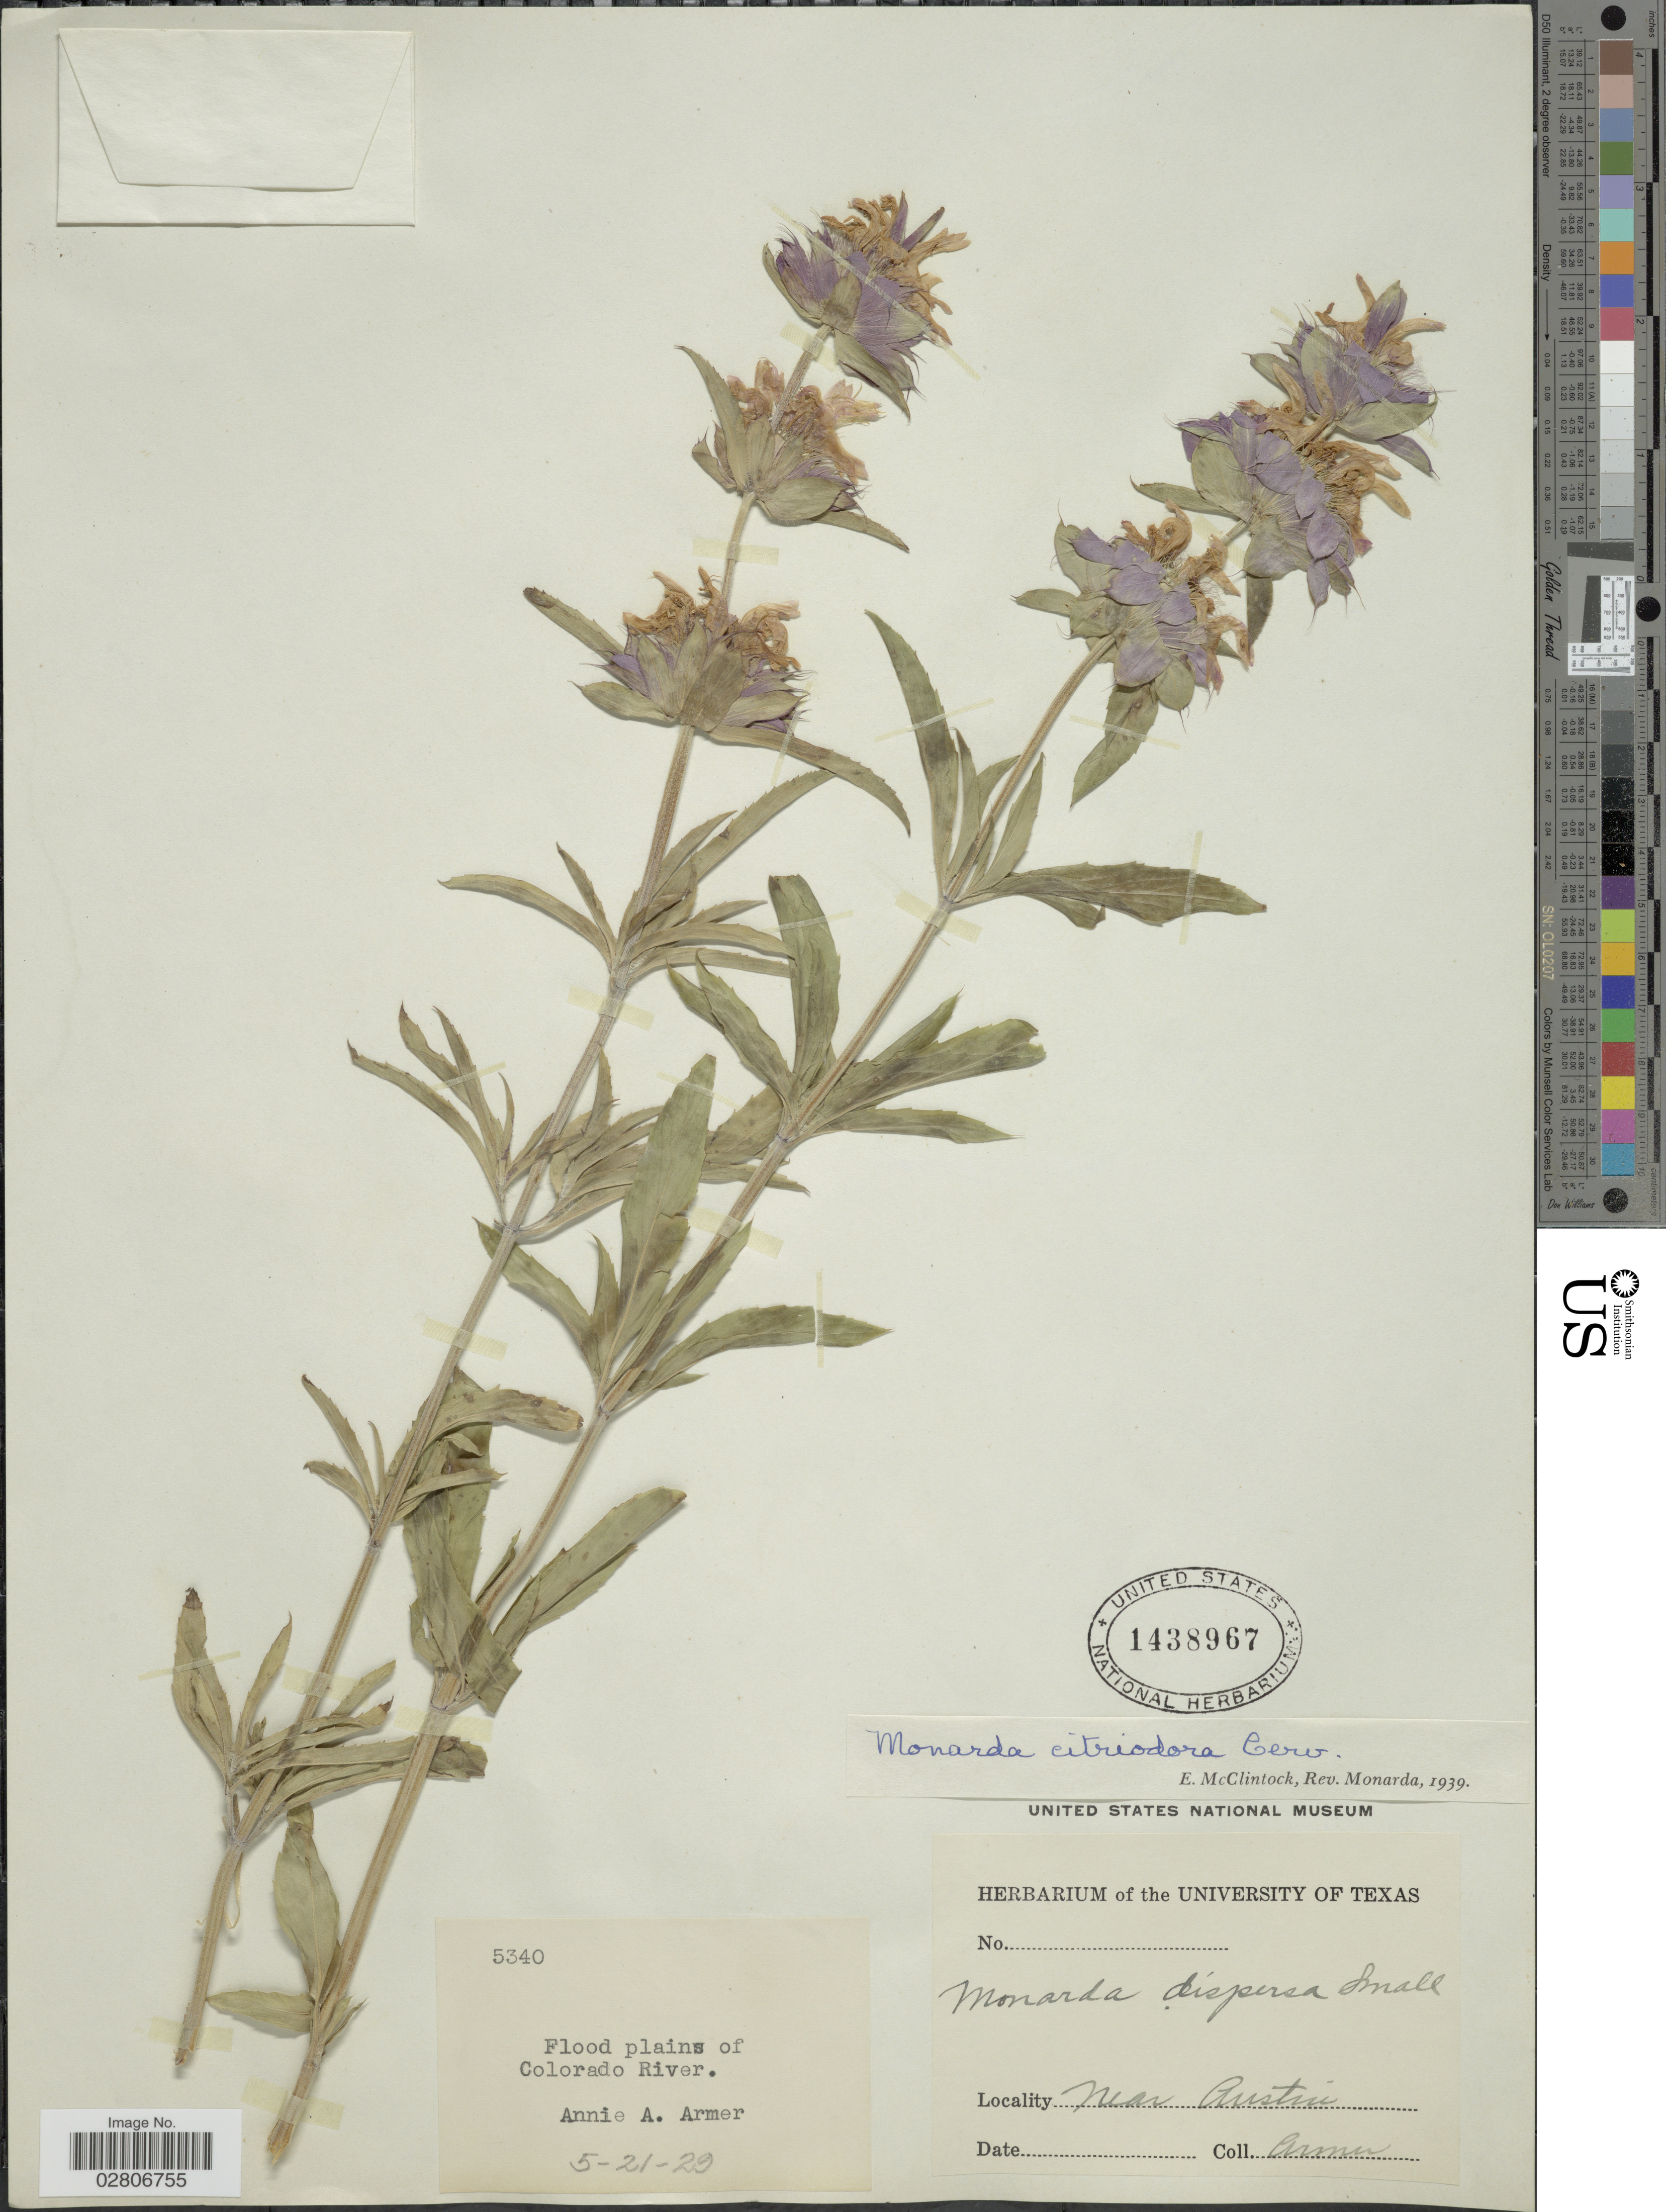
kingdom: Plantae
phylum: Tracheophyta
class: Magnoliopsida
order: Lamiales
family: Lamiaceae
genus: Monarda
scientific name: Monarda citriodora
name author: Cerv. ex Lag.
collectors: A. Armer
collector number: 5340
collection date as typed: Transcribed d/m/y: 21/5/29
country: United States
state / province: Texas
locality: Flood plains of Colorado River. Near Austin.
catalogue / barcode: US 1438967